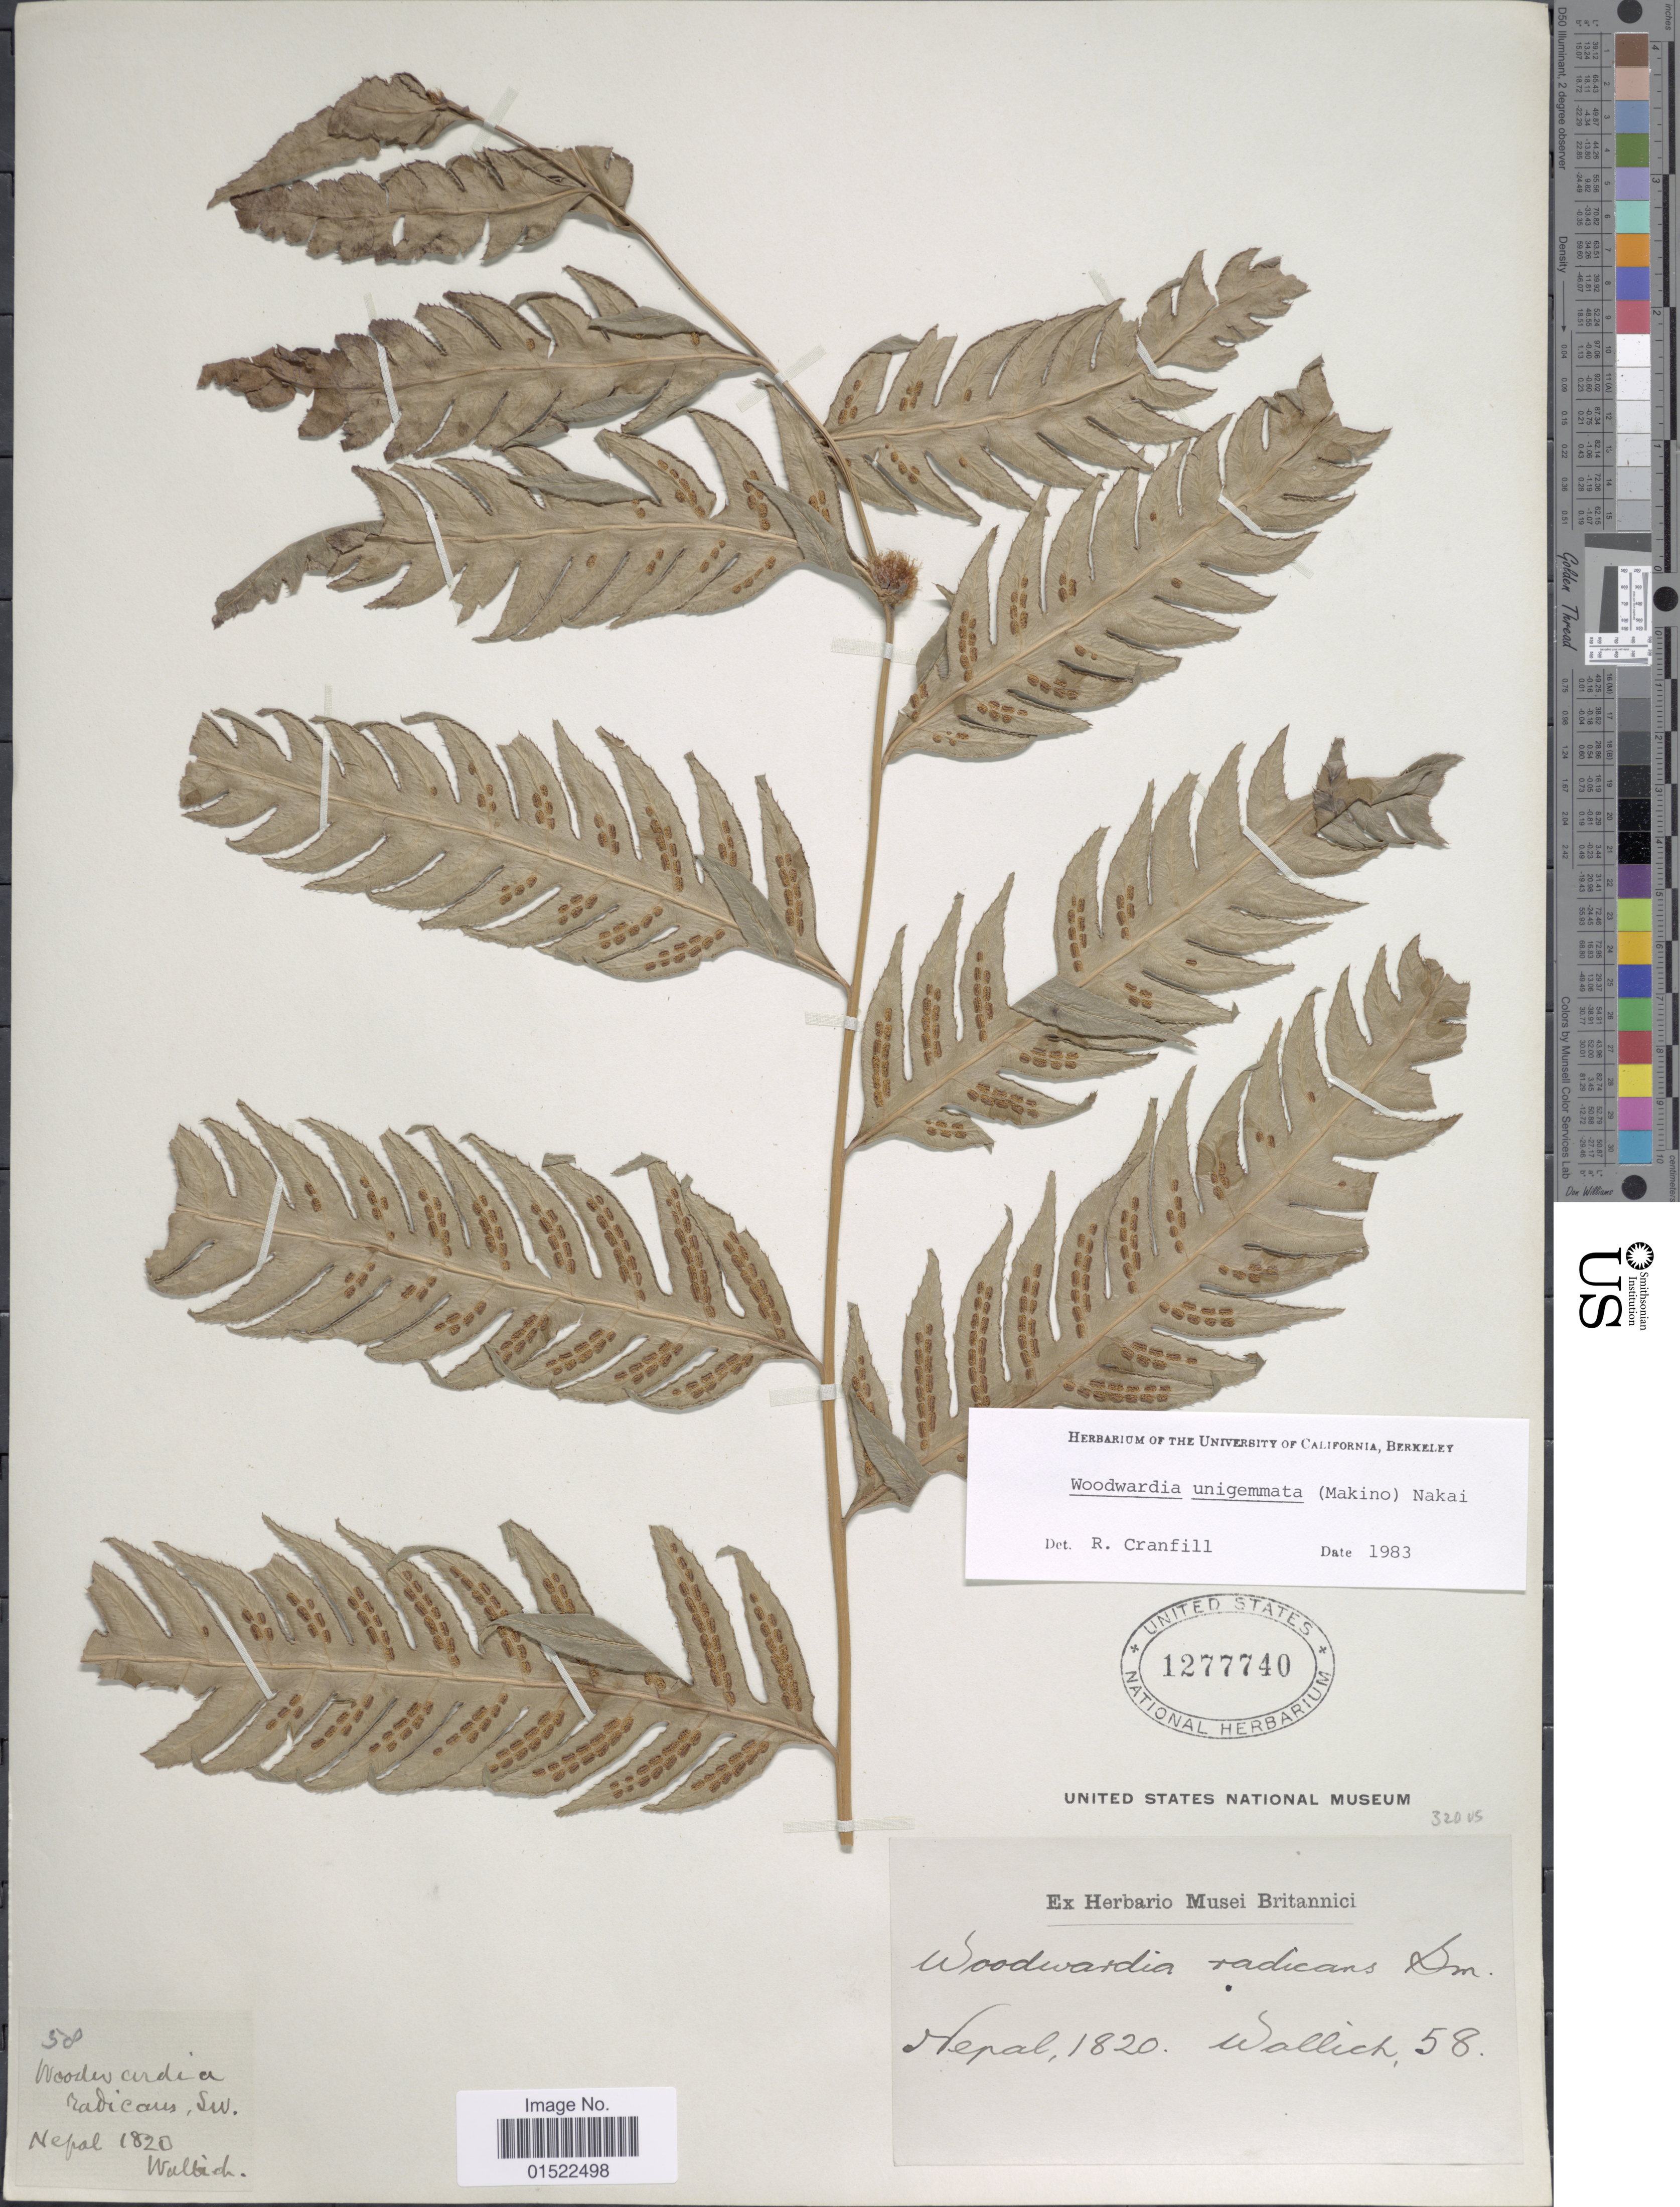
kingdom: Plantae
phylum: Tracheophyta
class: Polypodiopsida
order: Polypodiales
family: Blechnaceae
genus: Woodwardia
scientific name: Woodwardia unigemmata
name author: (Makino) Nakai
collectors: -- Wallich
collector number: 58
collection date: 1820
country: Nepal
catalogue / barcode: US 1277740